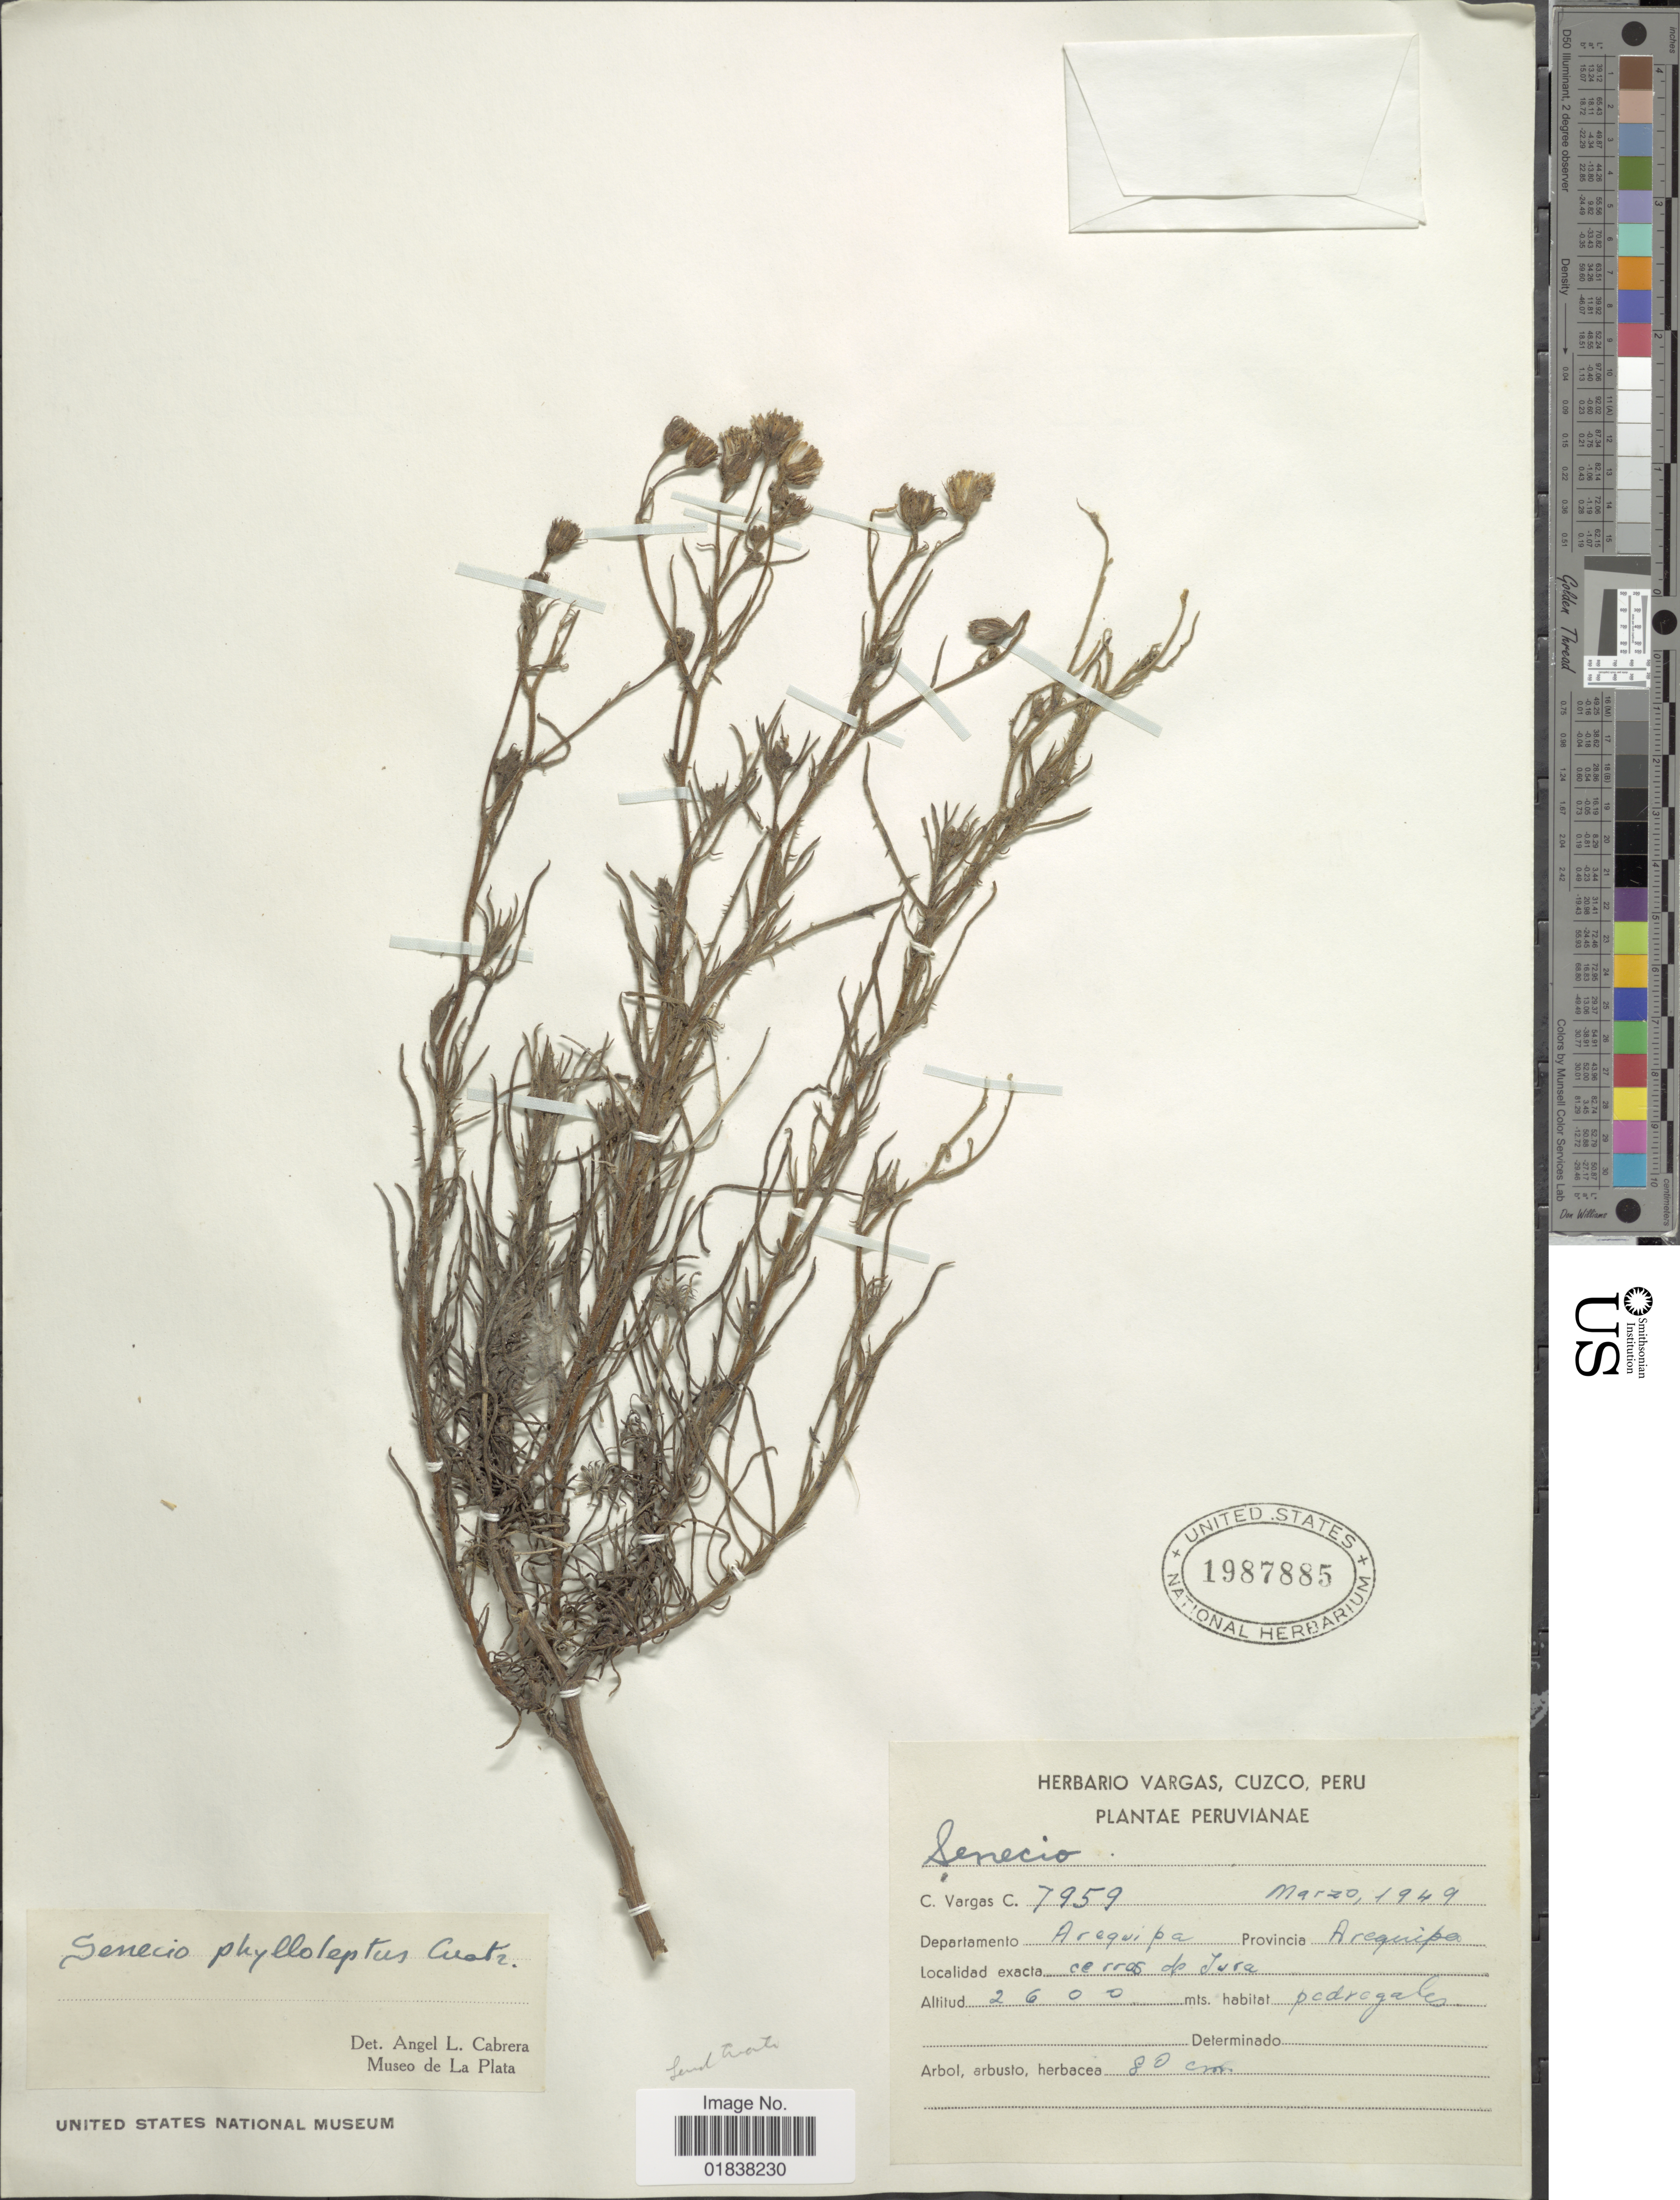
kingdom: Plantae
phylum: Tracheophyta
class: Magnoliopsida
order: Asterales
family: Asteraceae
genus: Senecio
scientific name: Senecio phylloleptus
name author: Cuatrec.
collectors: C. Vargas Calderón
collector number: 7959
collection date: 1949-03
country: Peru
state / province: Arequipa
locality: Cerros de Yura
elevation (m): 2600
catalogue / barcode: US 1987885